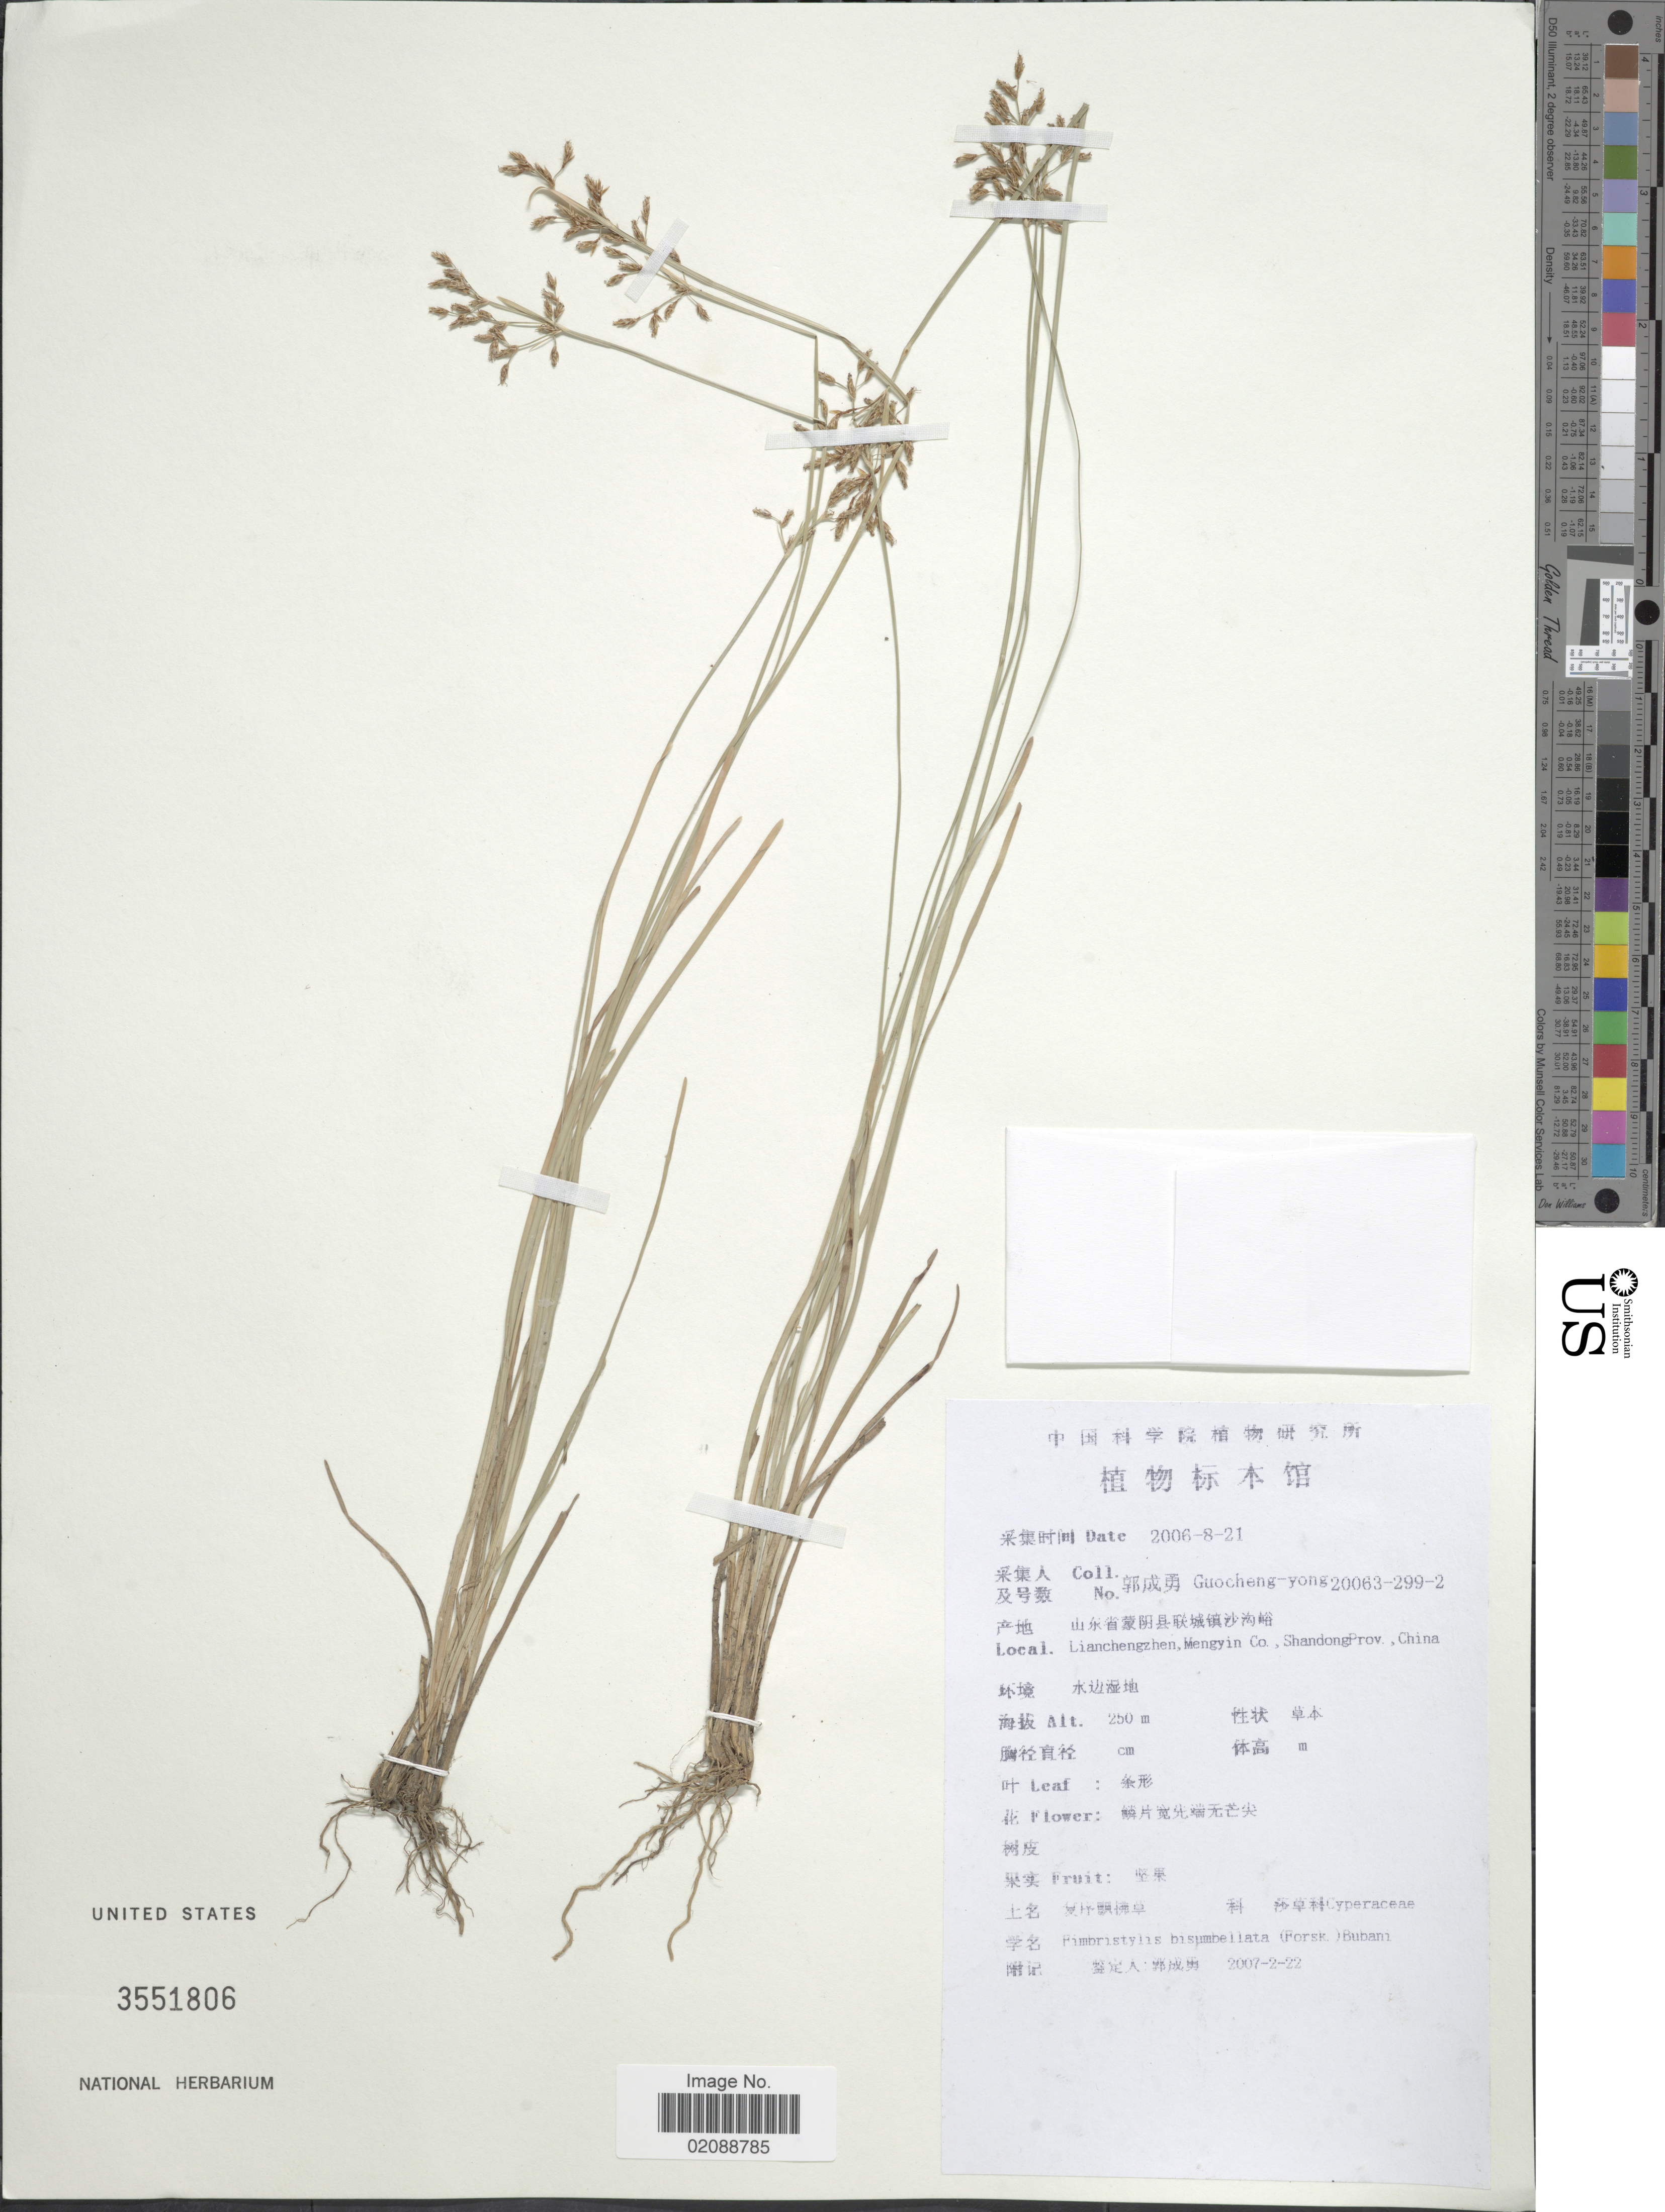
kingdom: Plantae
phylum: Tracheophyta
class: Liliopsida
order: Poales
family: Cyperaceae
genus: Fimbristylis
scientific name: Fimbristylis bisumbellata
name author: (Forssk.) Bubani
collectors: Goucheng-yong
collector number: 20063-299-2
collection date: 2006-08-21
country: China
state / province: Shandong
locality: Lianchengzhen, Mengyin Co.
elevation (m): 250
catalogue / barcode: US 3551806